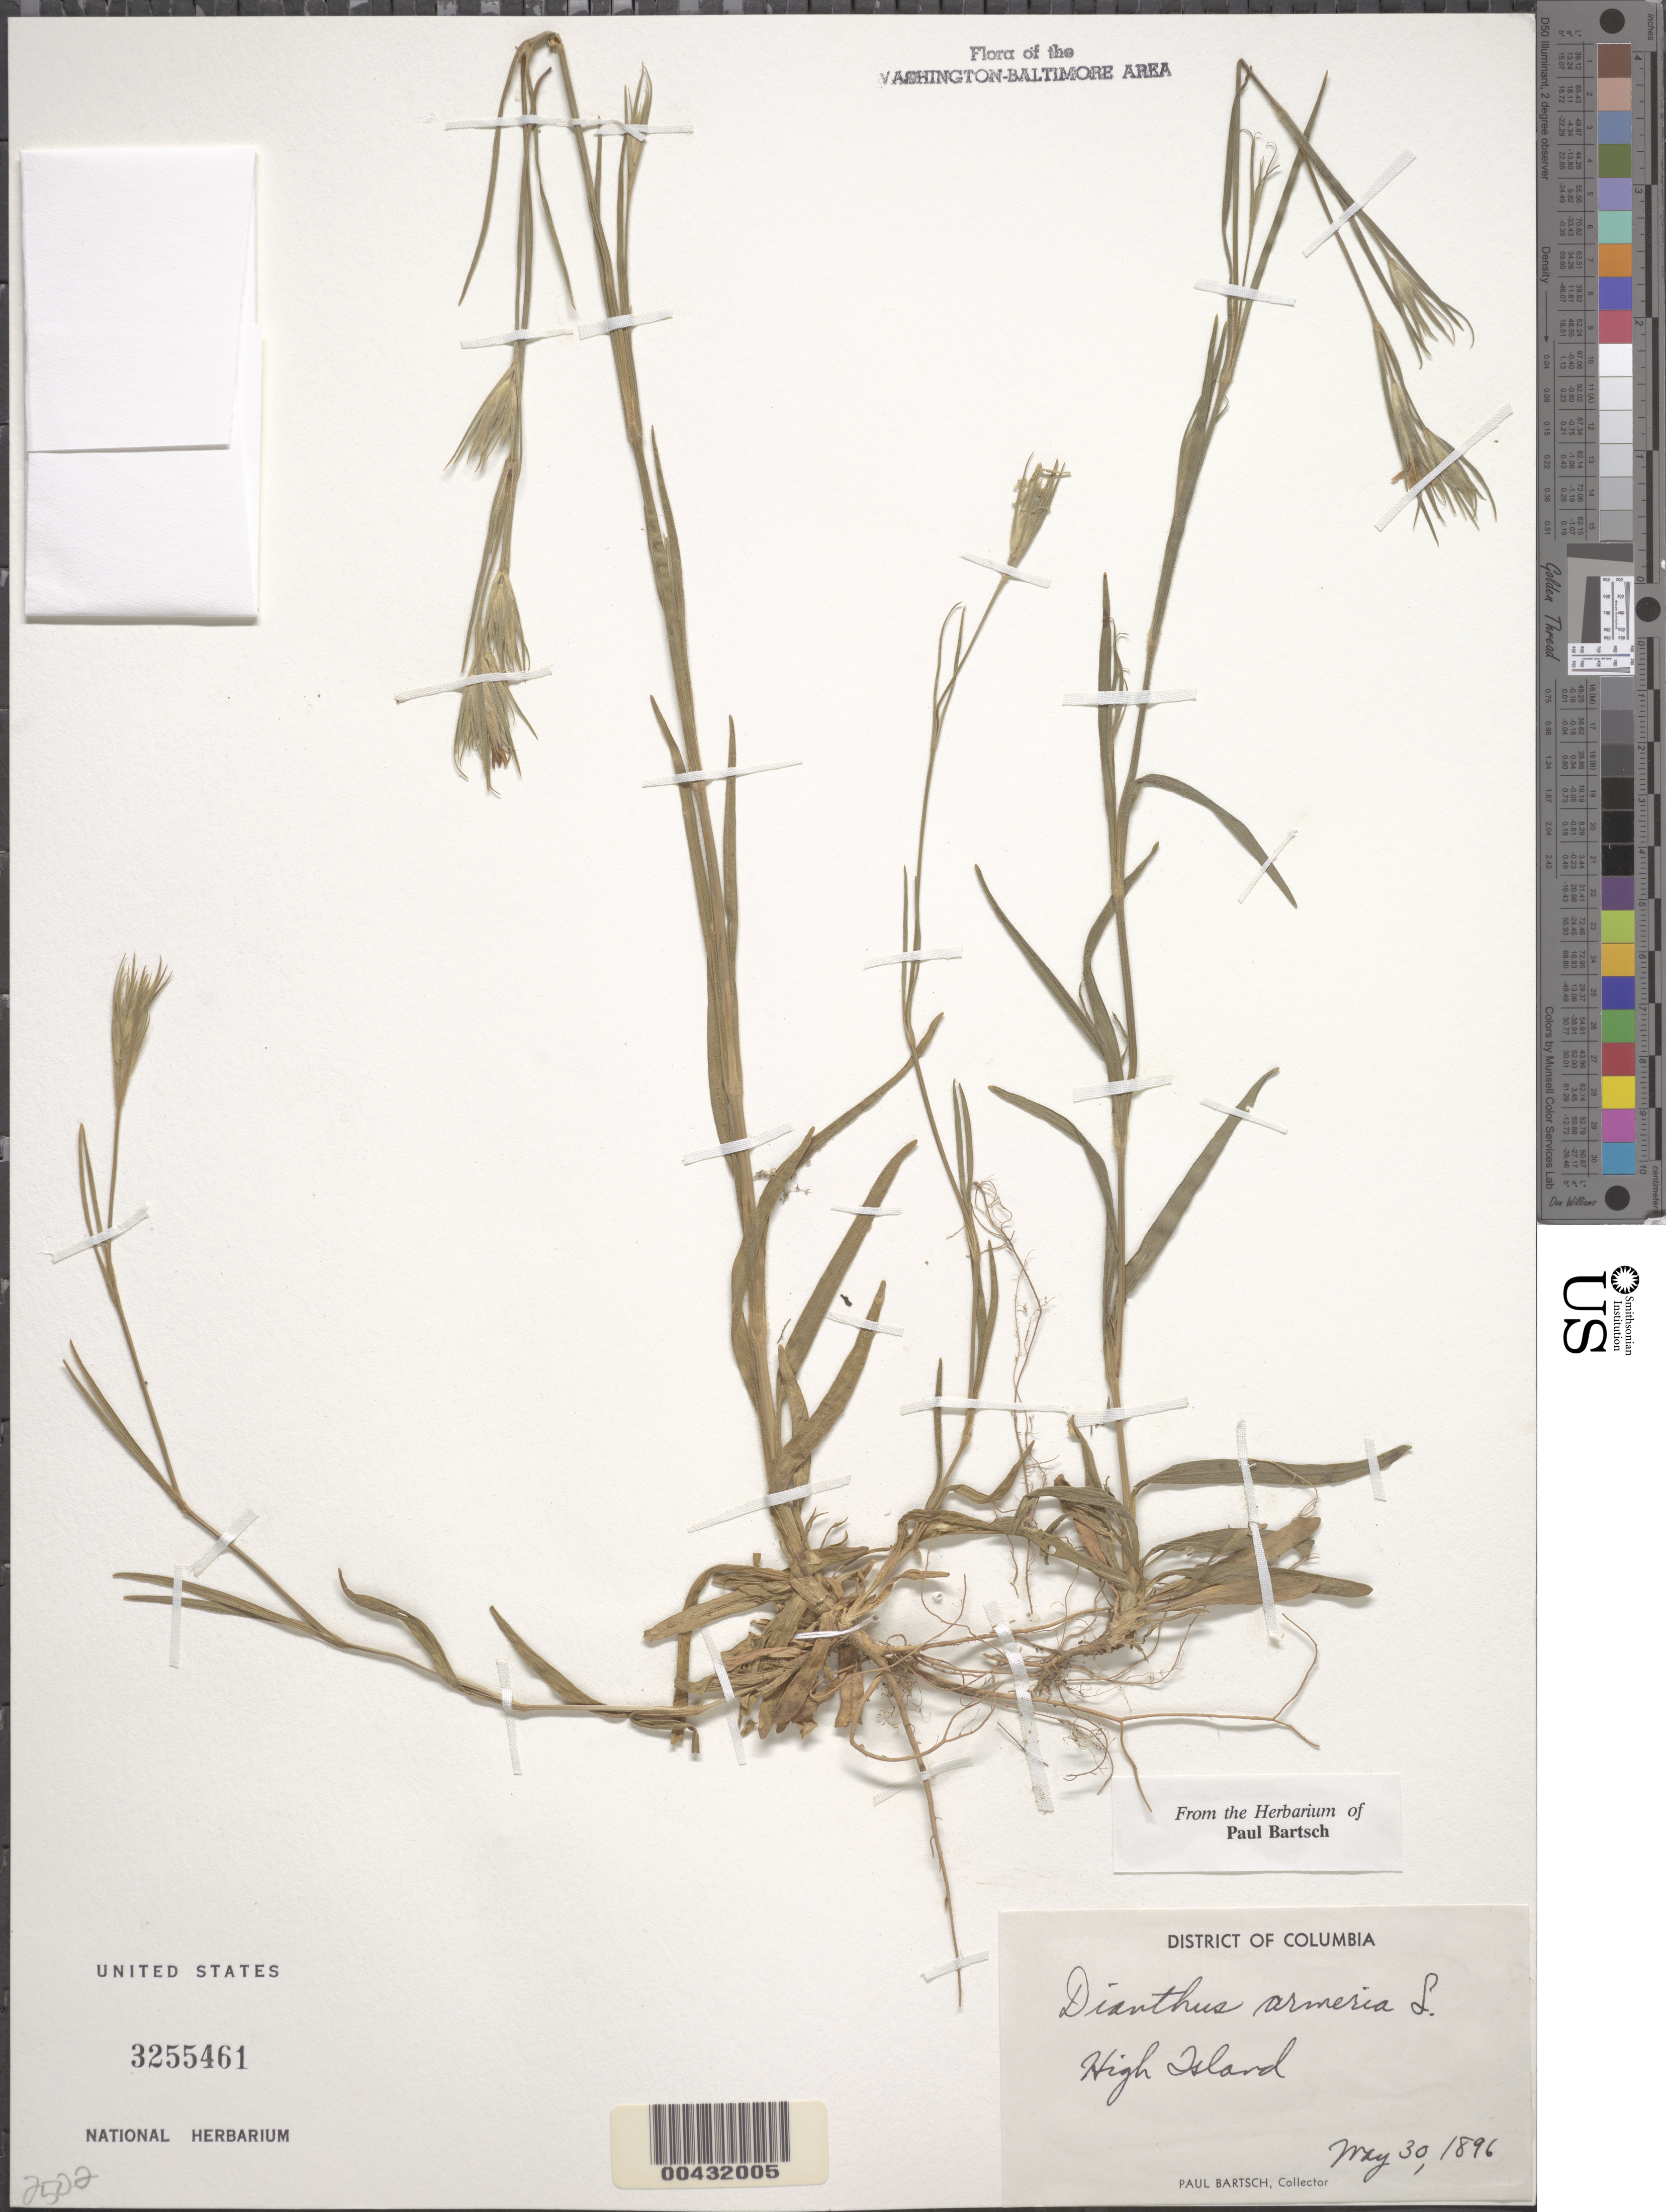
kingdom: Plantae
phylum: Tracheophyta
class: Magnoliopsida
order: Caryophyllales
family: Caryophyllaceae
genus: Dianthus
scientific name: Dianthus armeria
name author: L.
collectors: P. Bartsch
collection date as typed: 30 May 1896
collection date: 1896-05-30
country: United States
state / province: Maryland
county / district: Montgomery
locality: High Island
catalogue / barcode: US 3255461